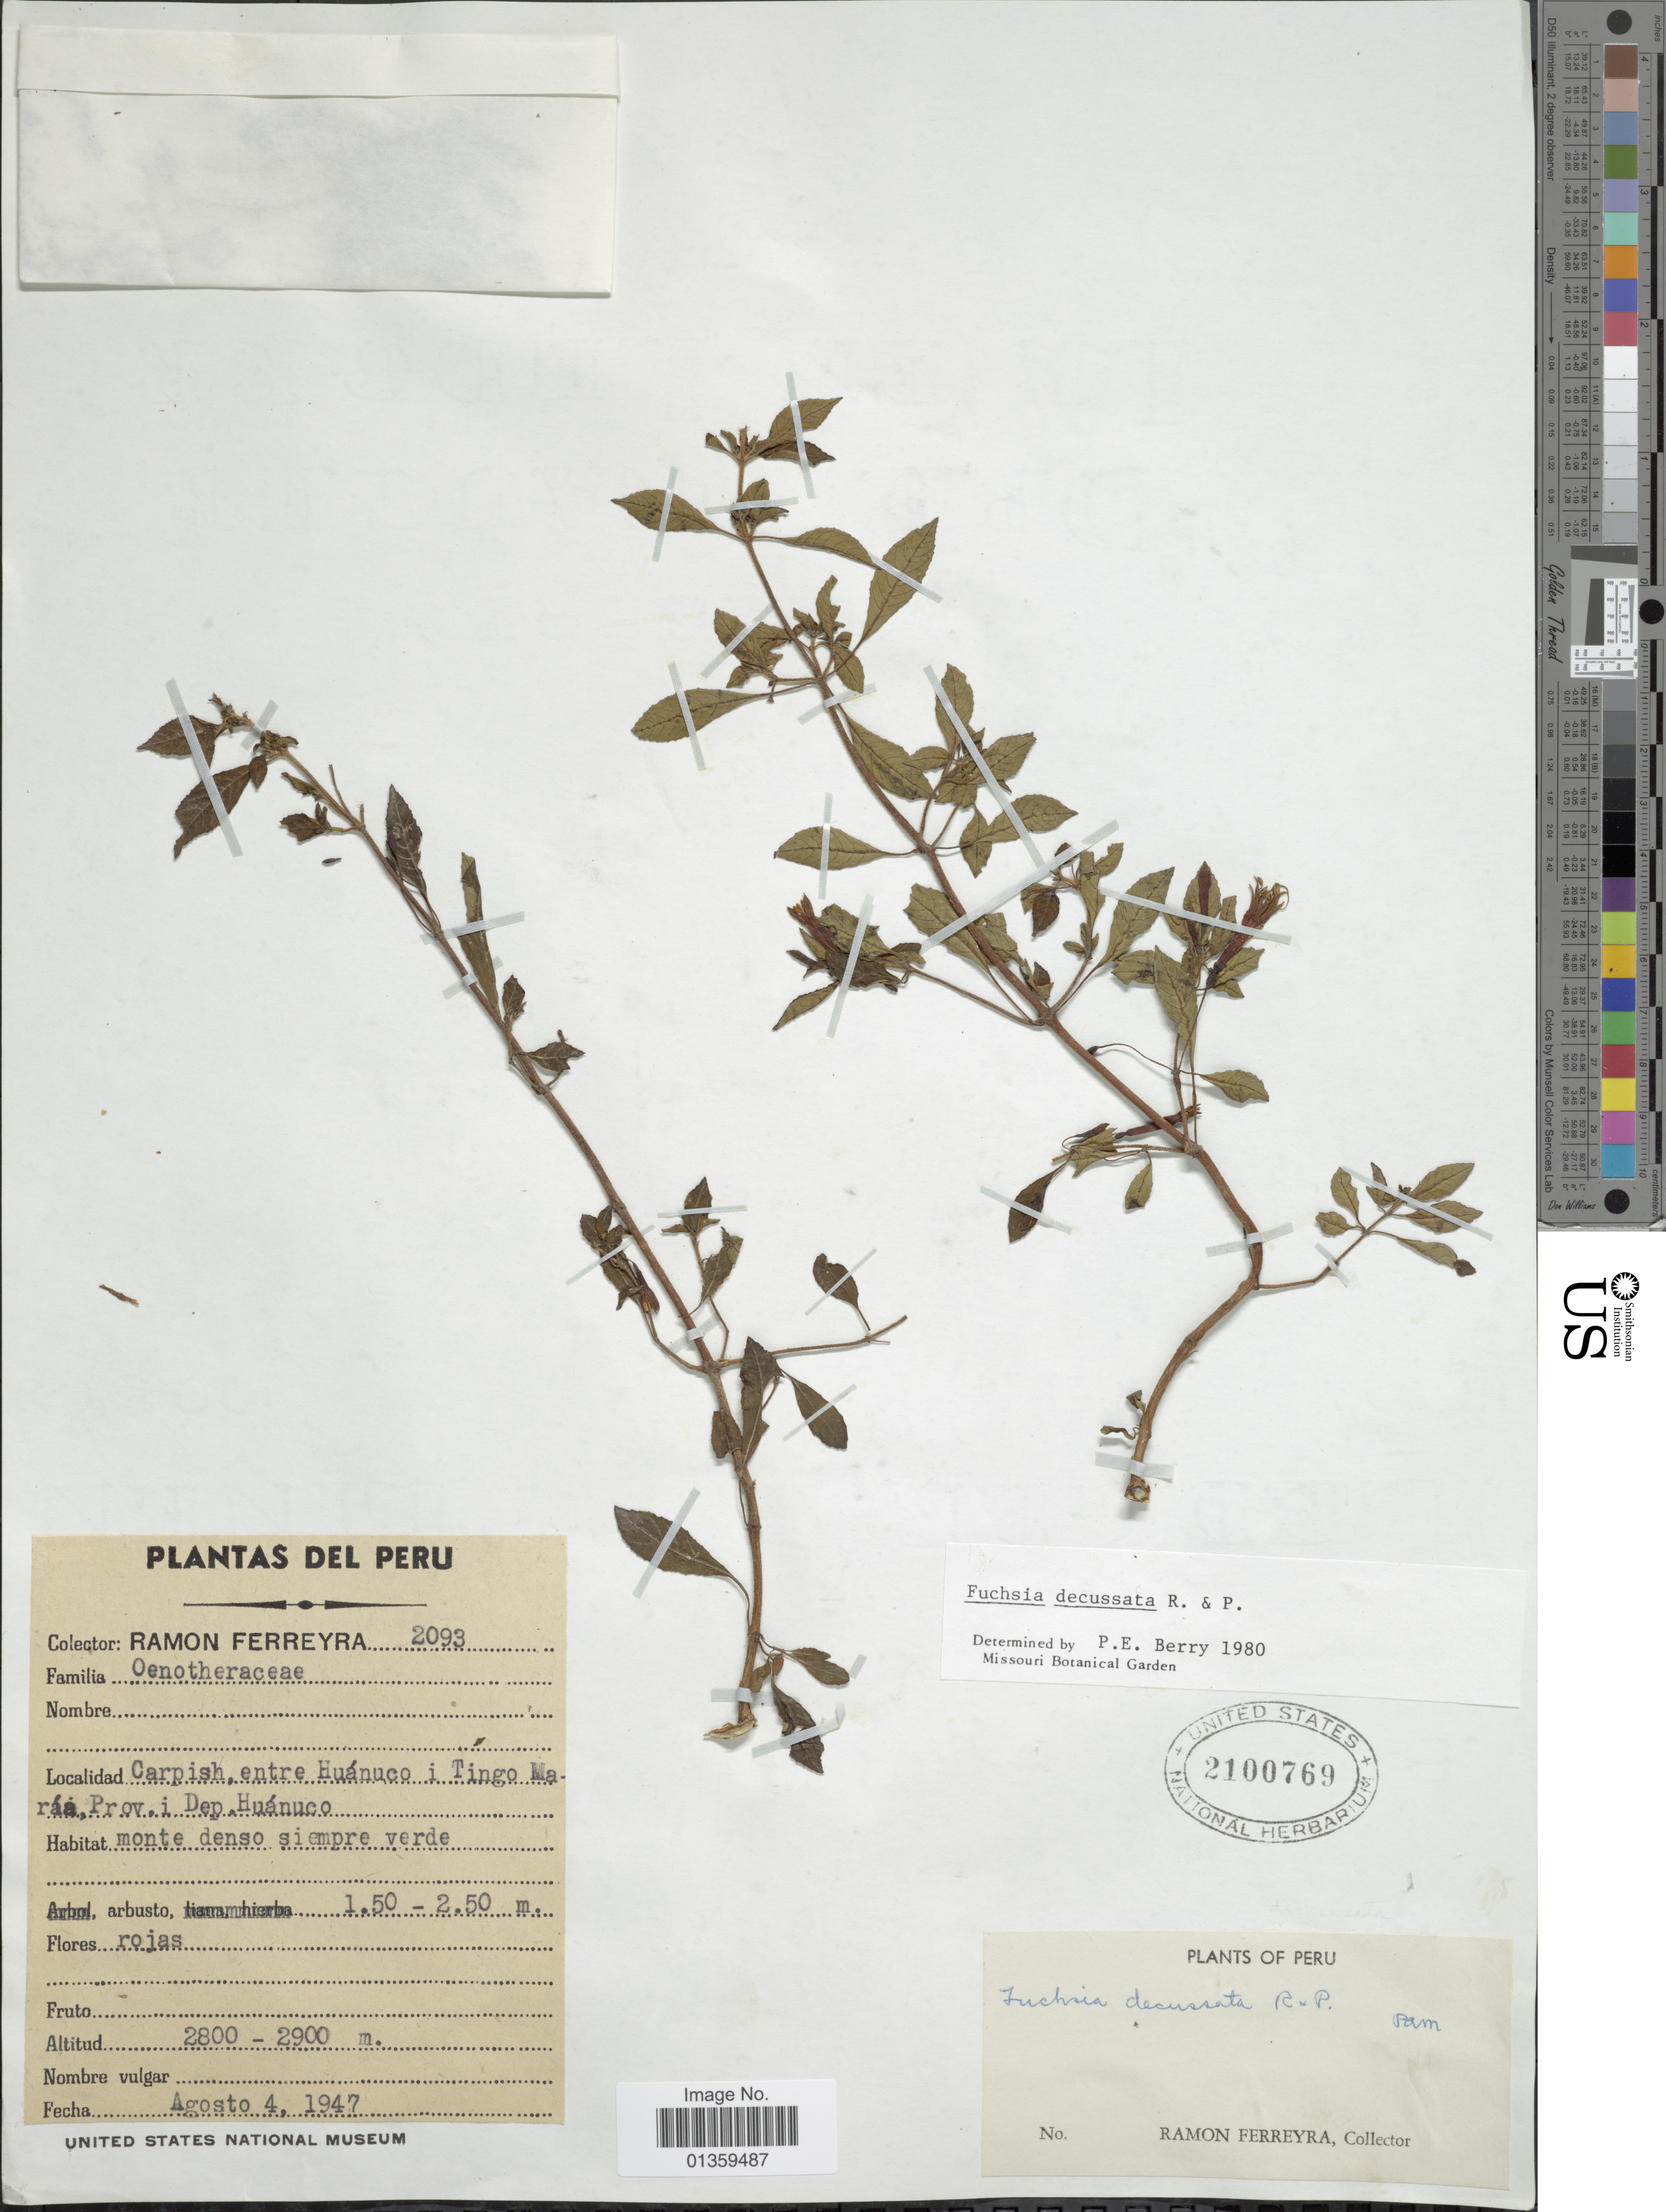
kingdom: Plantae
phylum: Tracheophyta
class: Magnoliopsida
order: Myrtales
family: Onagraceae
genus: Fuchsia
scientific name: Fuchsia decussata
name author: Ruiz & Pav.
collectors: R. A. Ferreyra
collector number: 2093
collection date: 1947-08-04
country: Peru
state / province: Huánuco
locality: Carpish, entre Huánuco i Tingo María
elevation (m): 2800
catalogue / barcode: US 2100769